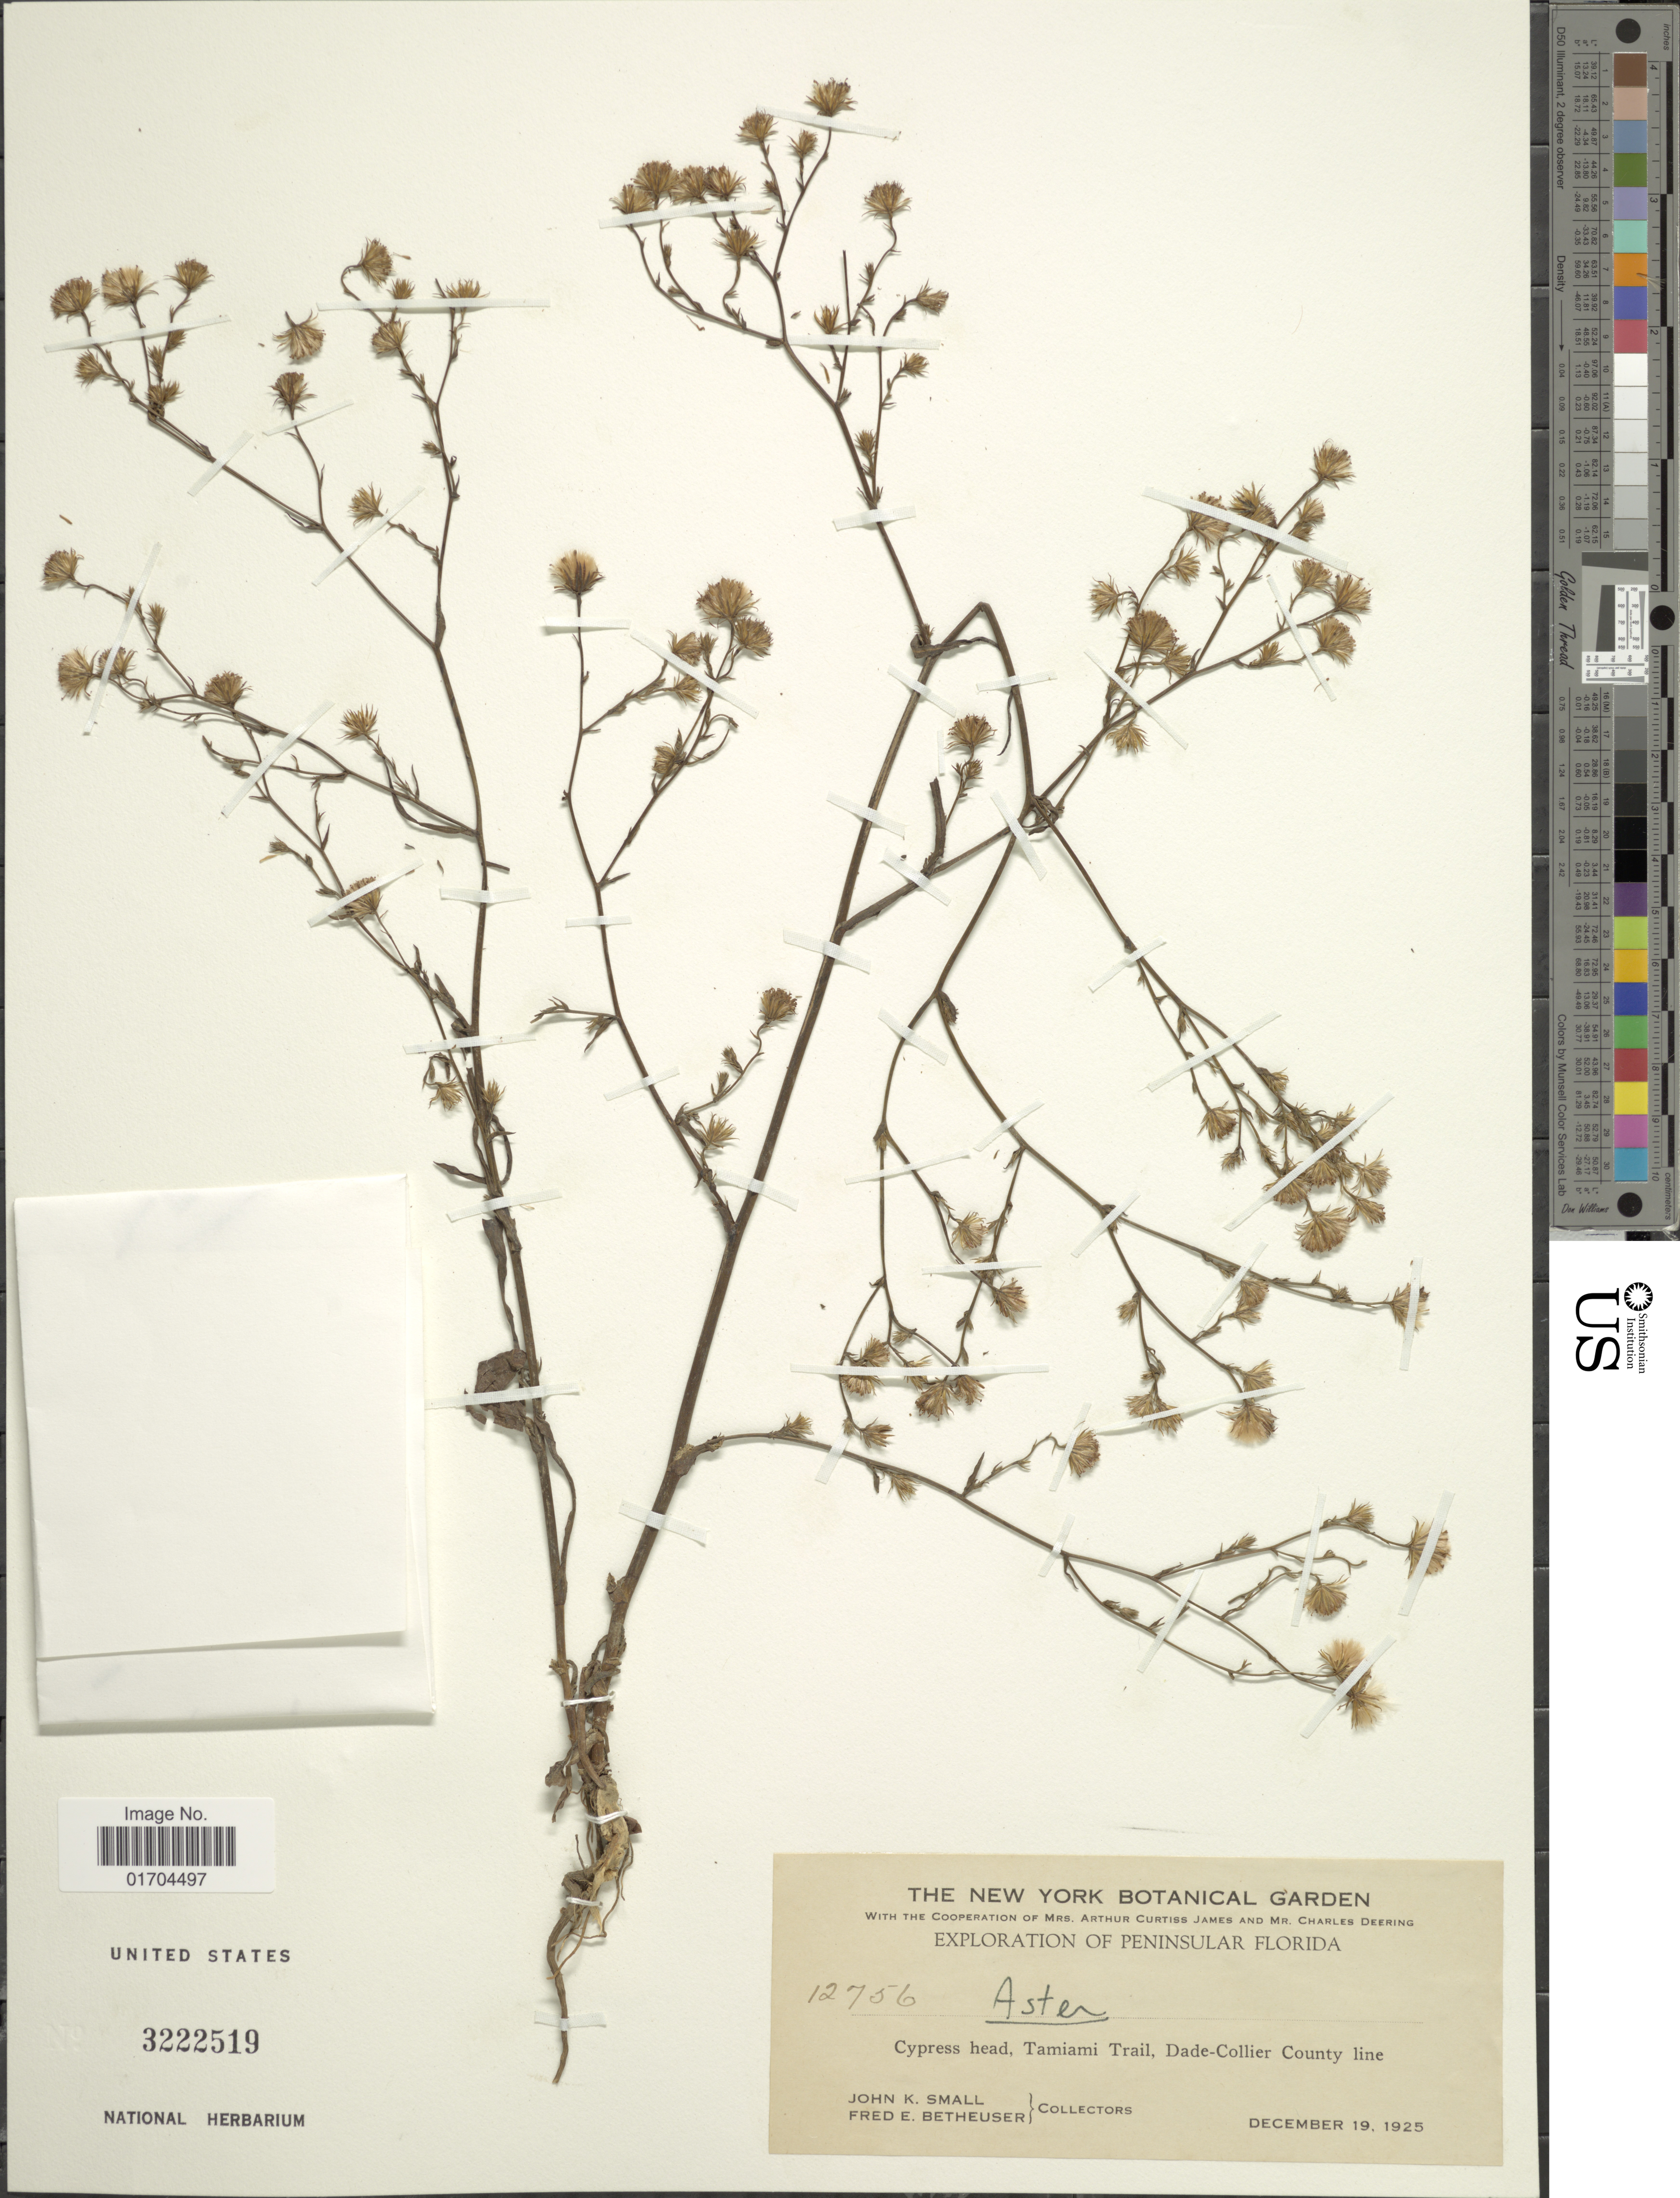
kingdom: Plantae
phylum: Tracheophyta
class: Magnoliopsida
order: Asterales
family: Asteraceae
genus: Symphyotrichum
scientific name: Symphyotrichum sp.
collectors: J. K. Small & F. Betheuser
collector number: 12756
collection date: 1925-12-19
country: United States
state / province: Florida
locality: Peninsular Florida, Cypress head, Tamiami Trail, Dade-Collier County line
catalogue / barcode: US 3222519